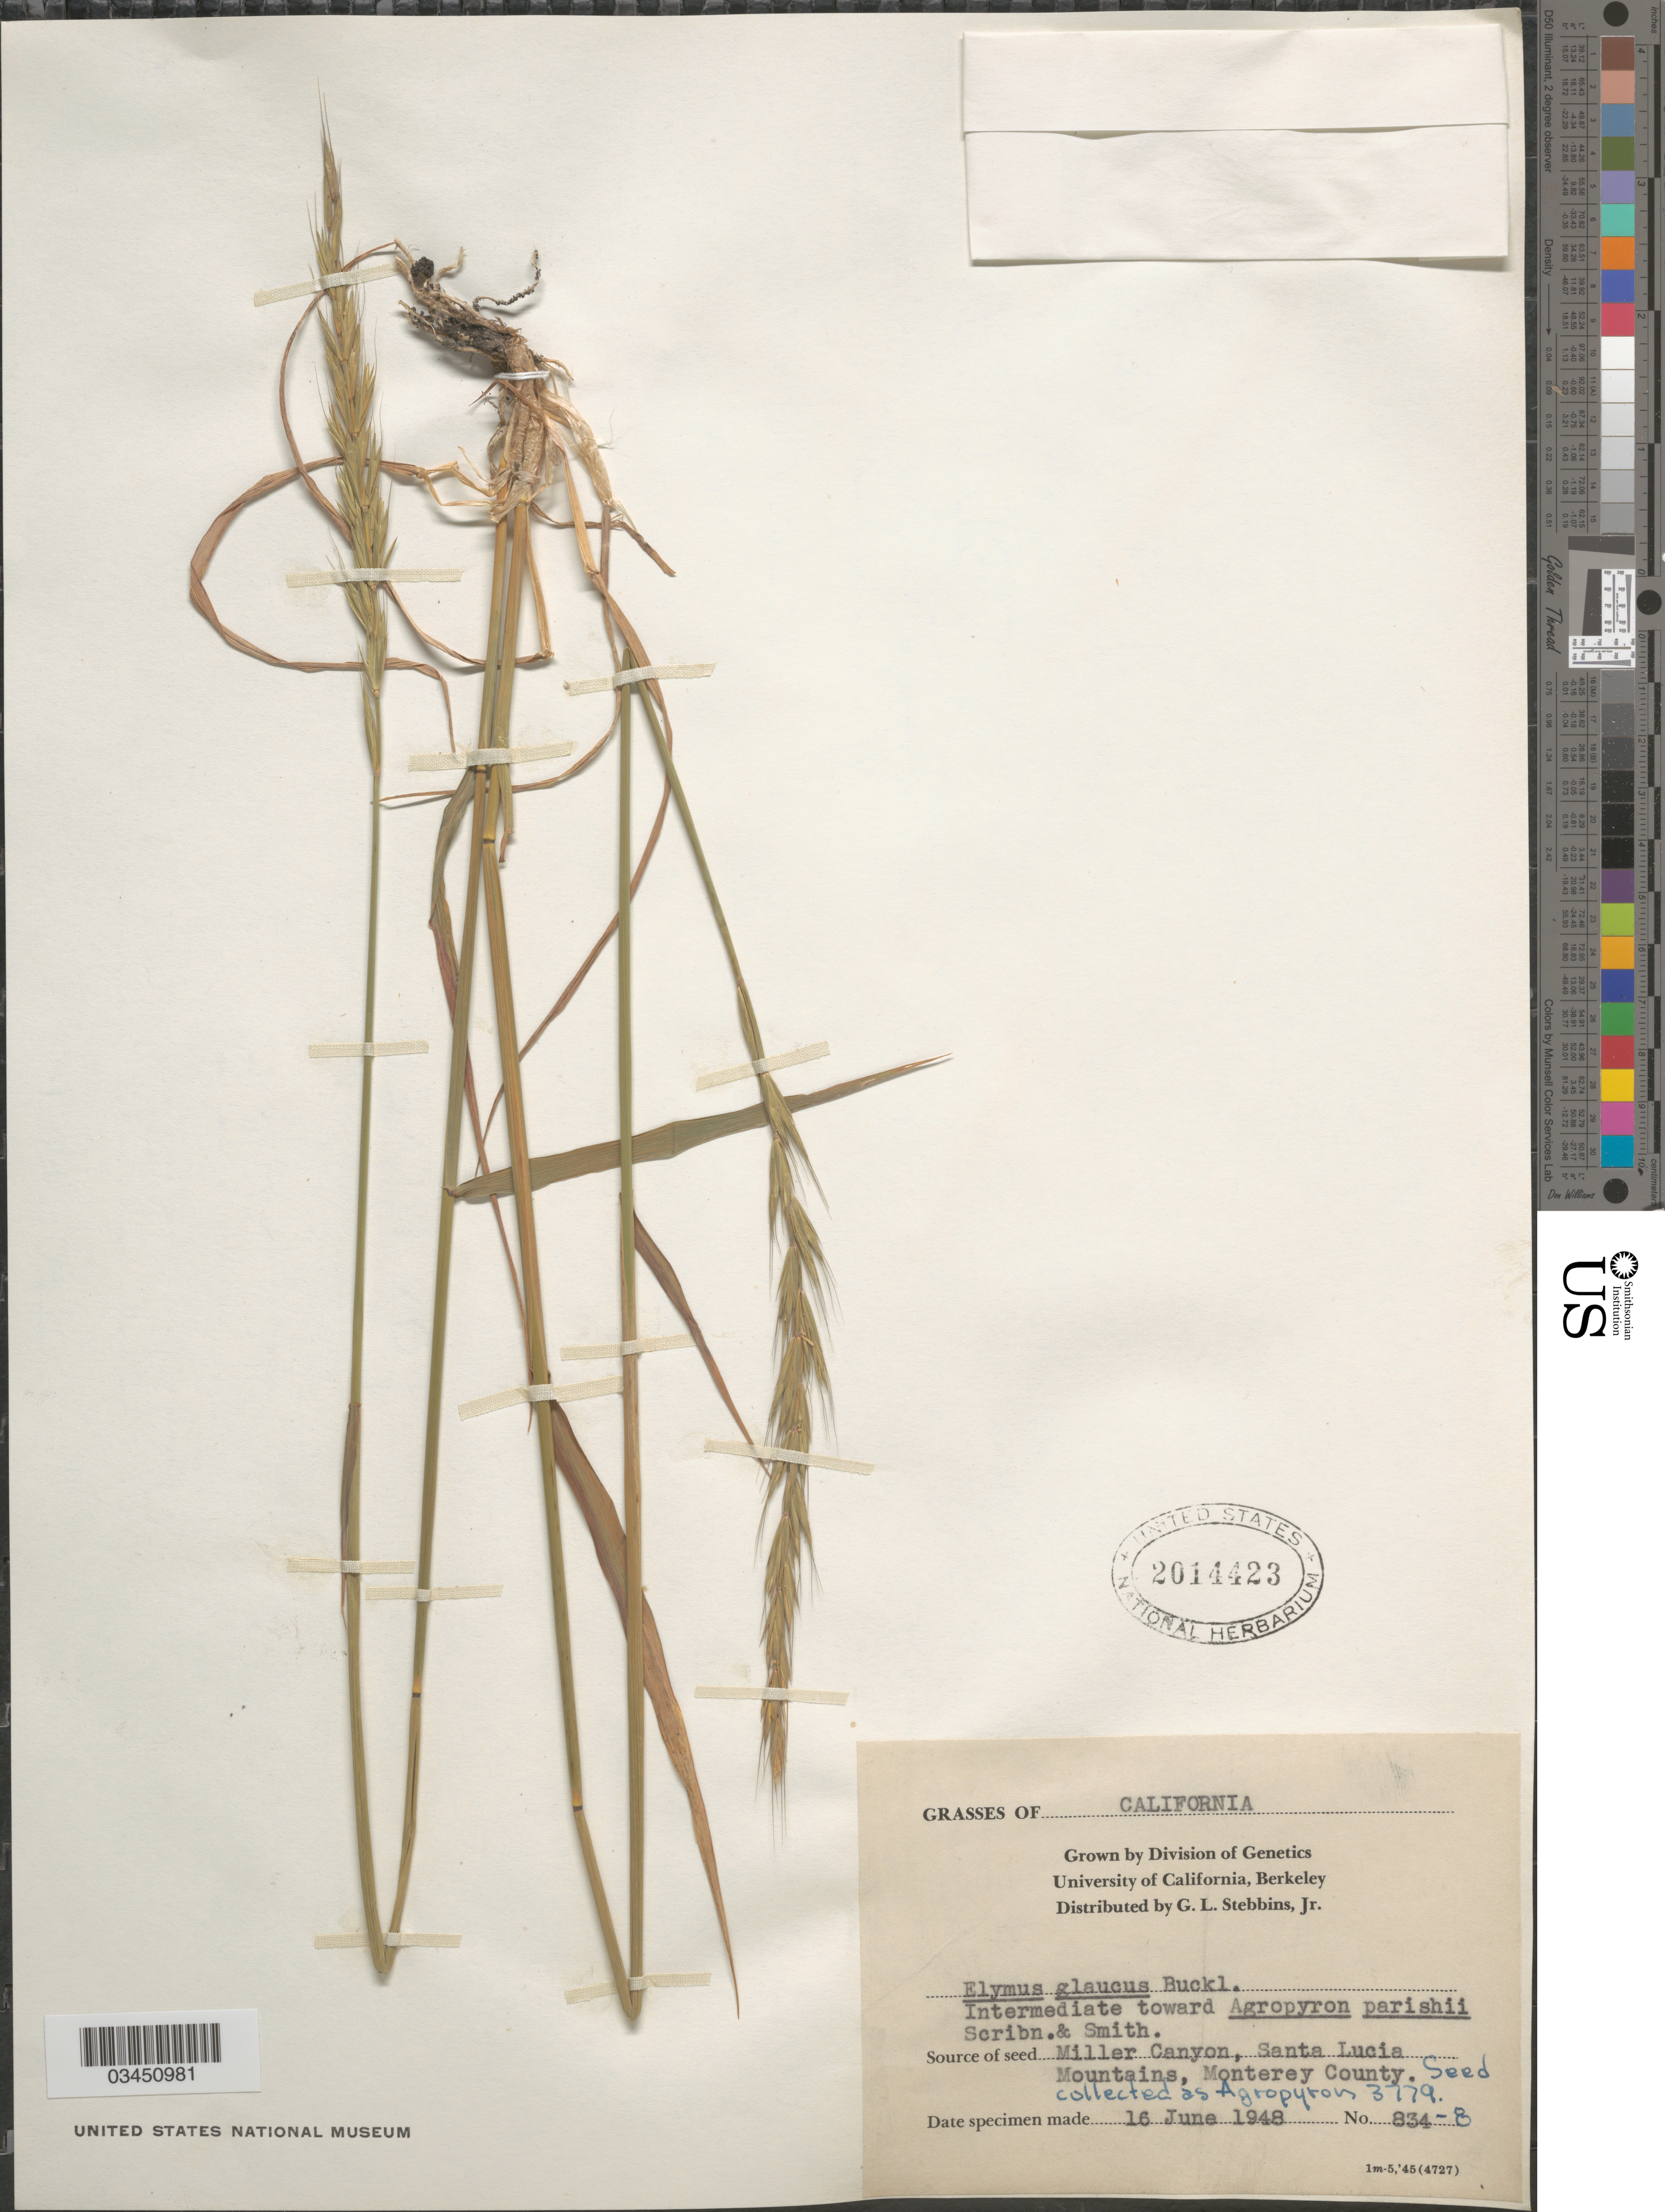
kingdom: Plantae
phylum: Tracheophyta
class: Liliopsida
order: Poales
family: Poaceae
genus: Elymus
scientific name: Elymus glaucus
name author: Buckley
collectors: G. L. Stebbins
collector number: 834-8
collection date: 1948-06-16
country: United States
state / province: California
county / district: Alameda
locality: University of California, Berkeley.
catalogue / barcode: US 2014423